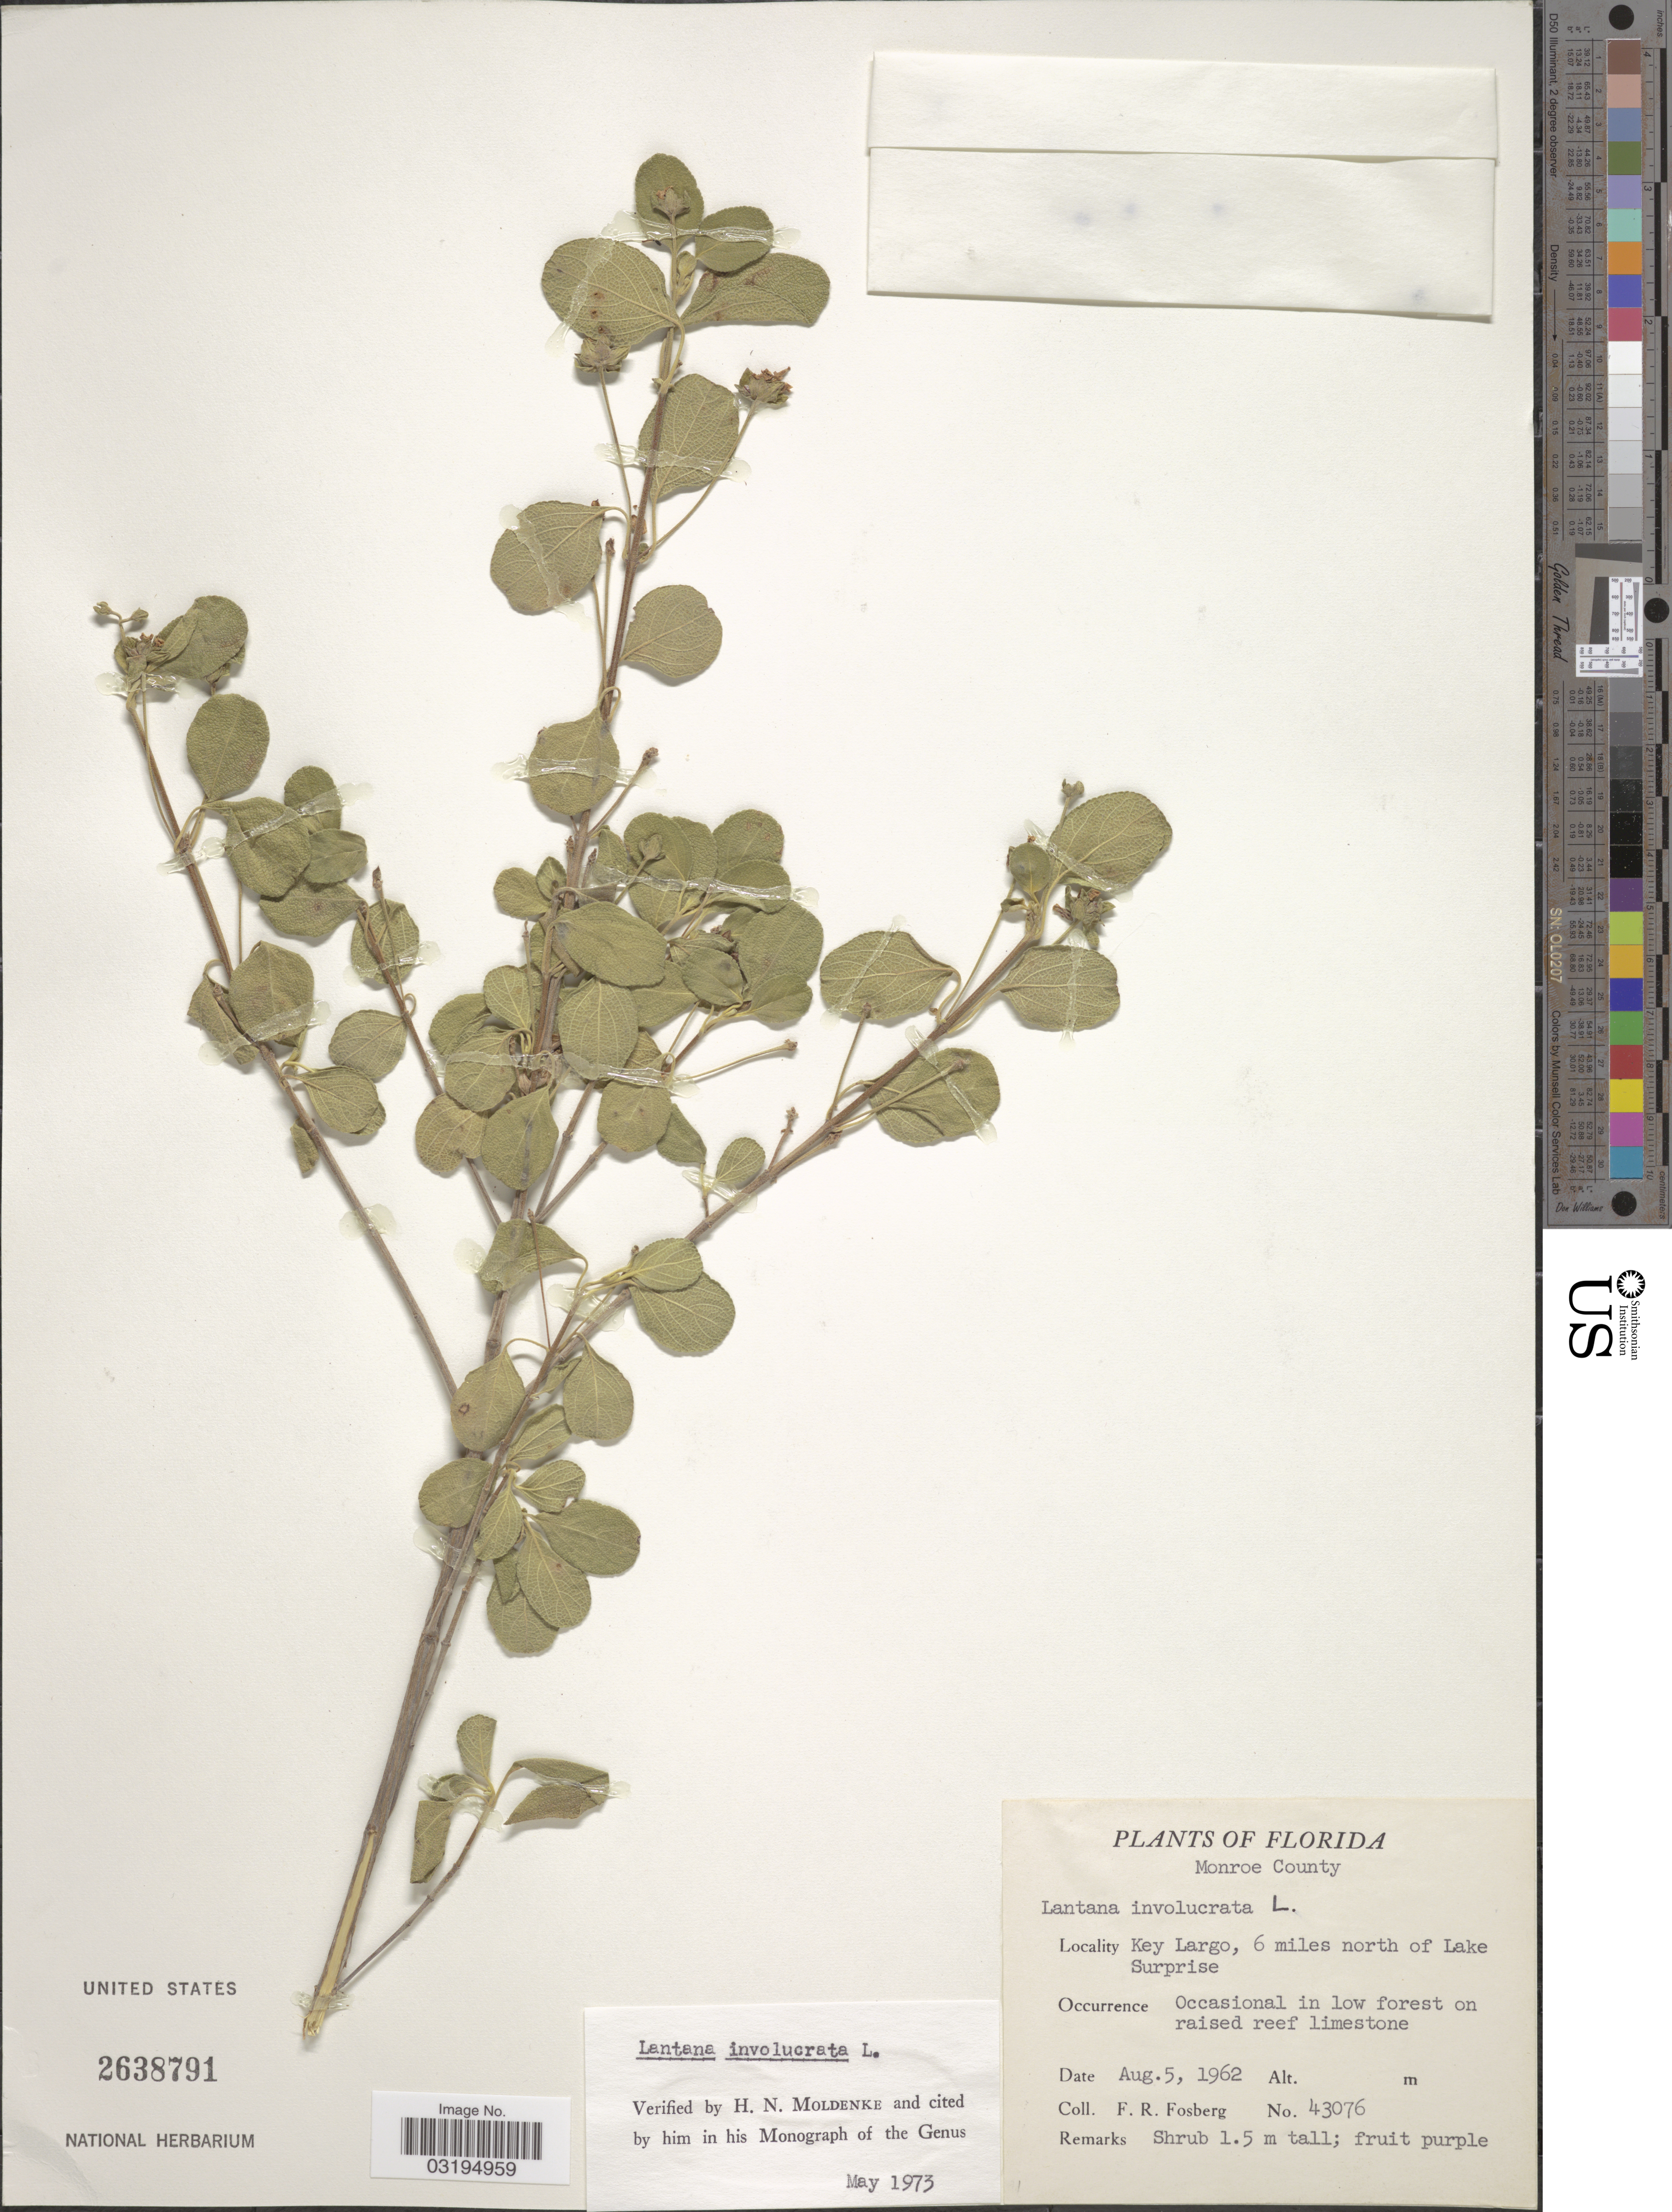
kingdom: Plantae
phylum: Tracheophyta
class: Magnoliopsida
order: Lamiales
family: Verbenaceae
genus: Lantana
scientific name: Lantana involucrata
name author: L.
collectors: F. R. Fosberg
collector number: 43076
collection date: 1962-08-05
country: United States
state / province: Florida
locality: Monroe County, Key Largo, 6 miles north of Lake Surprise.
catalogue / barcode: US 2638791